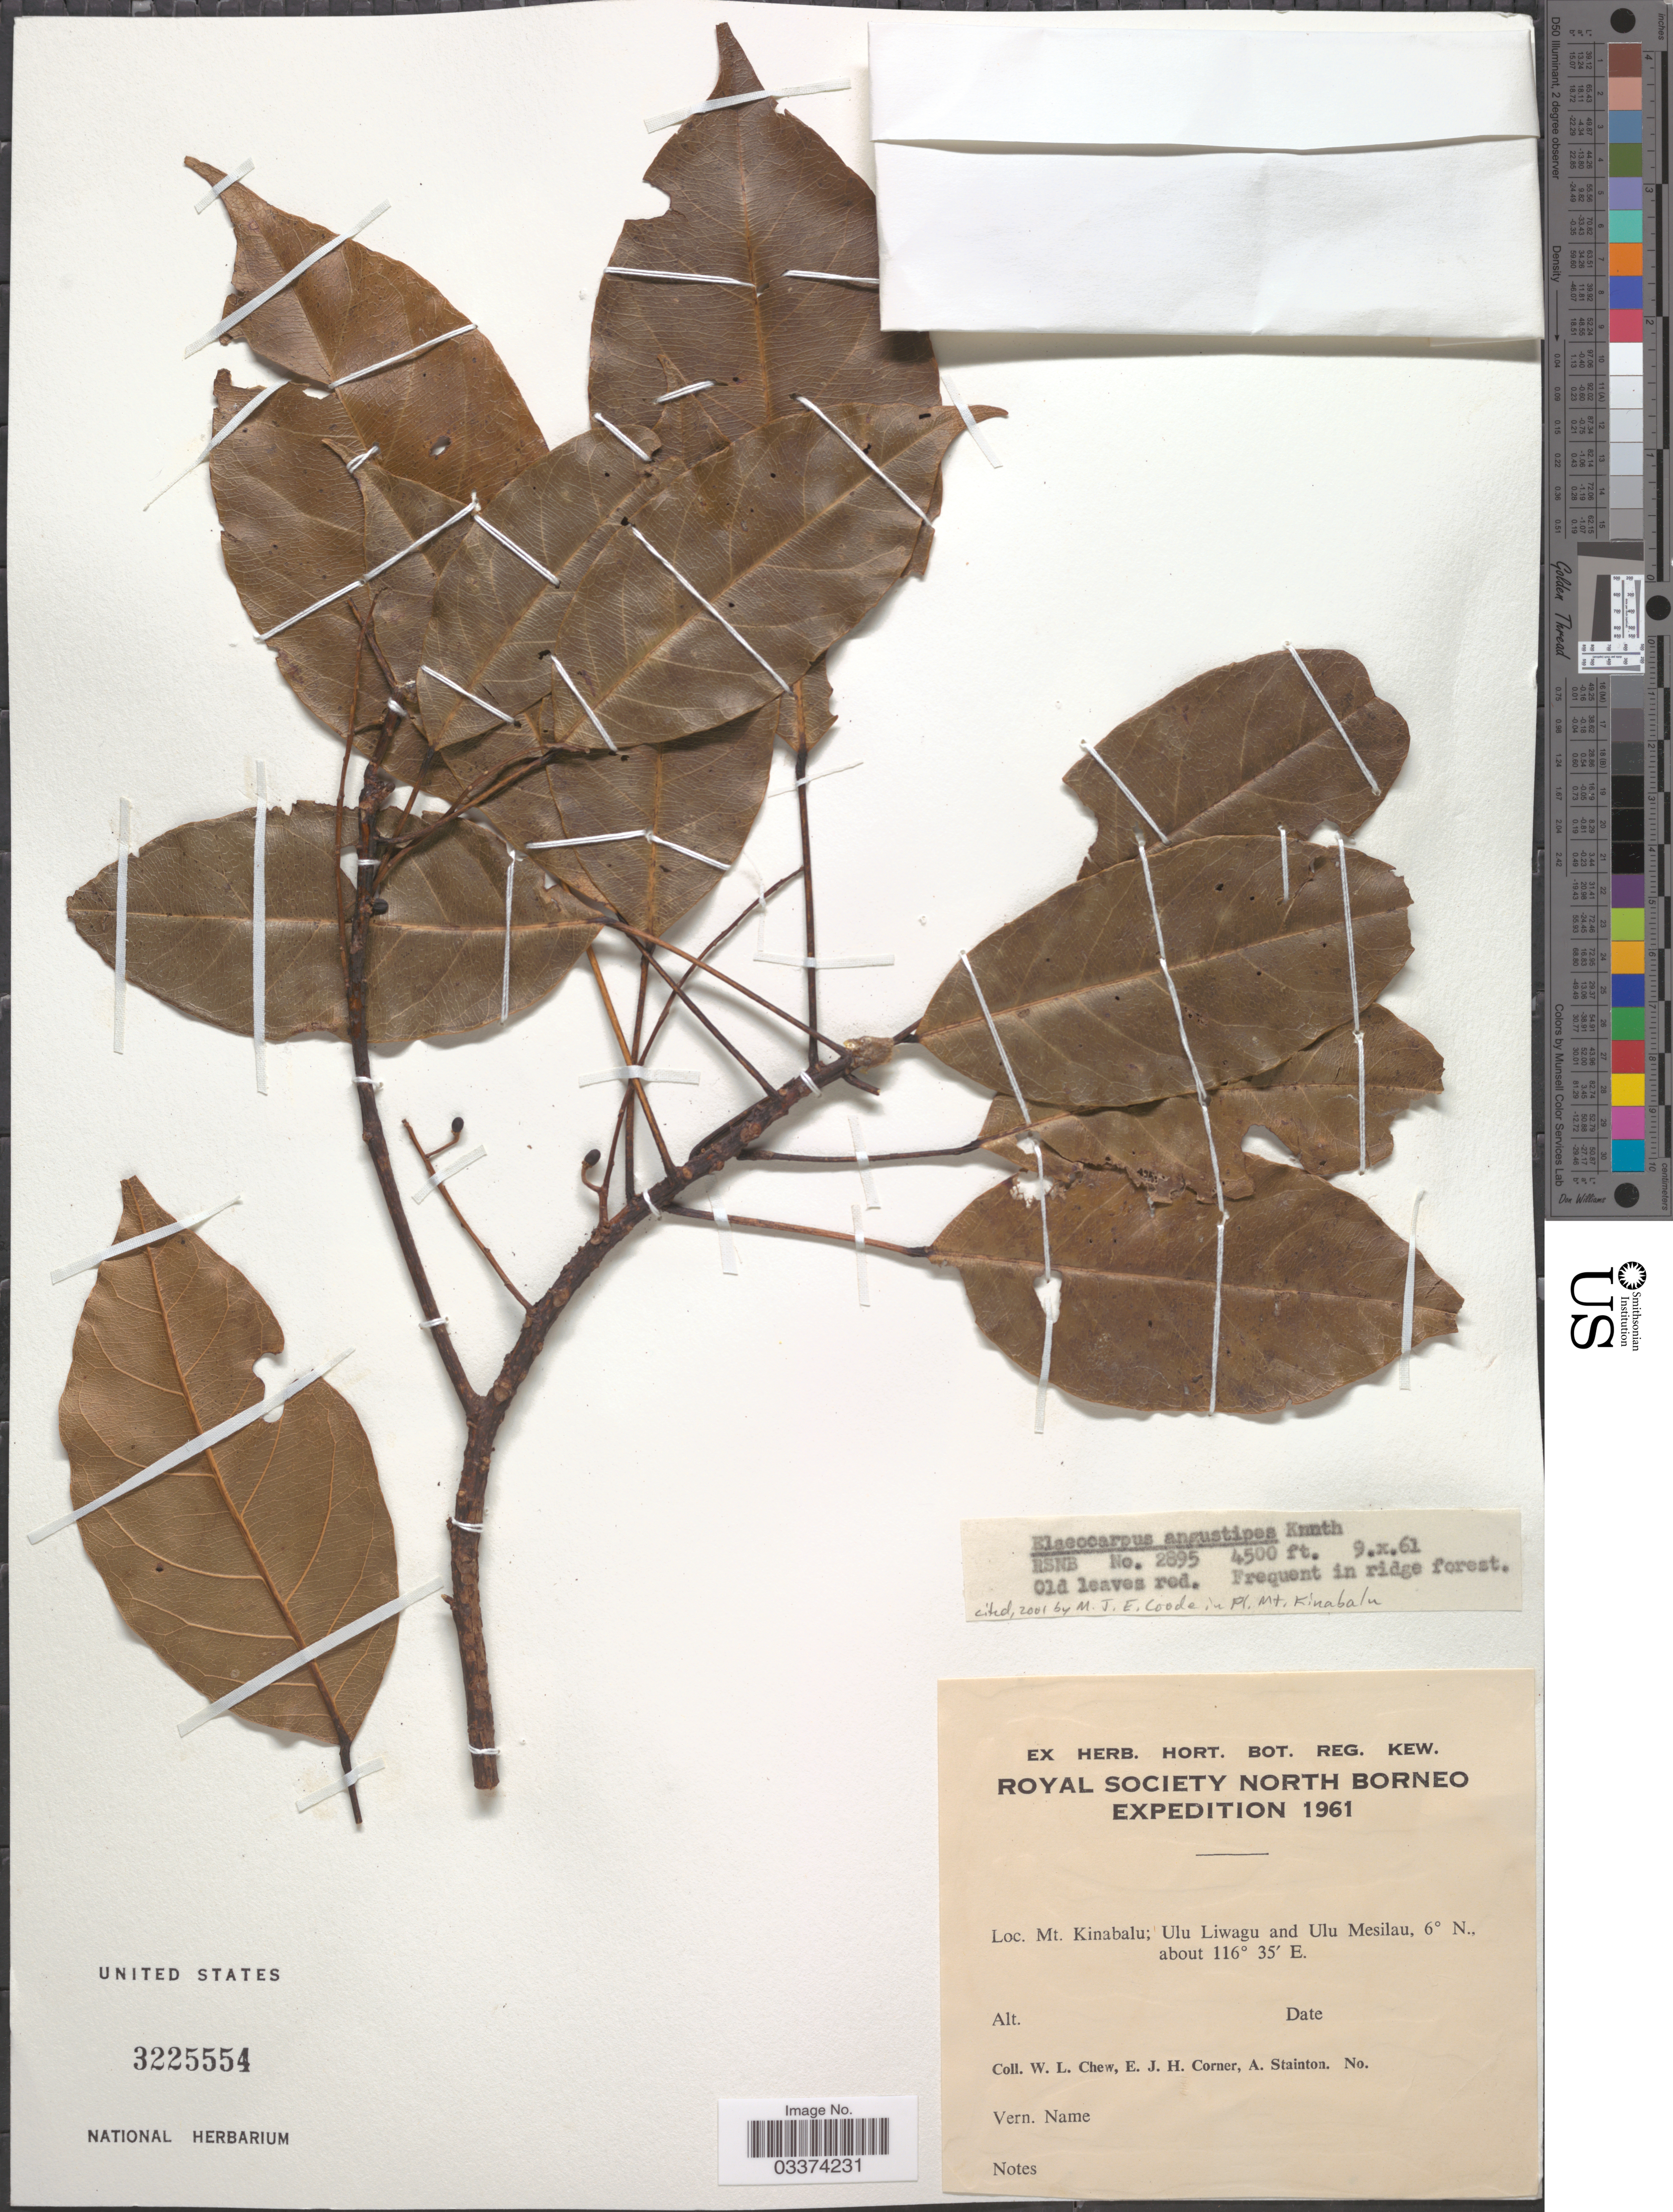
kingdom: Plantae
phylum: Tracheophyta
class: Magnoliopsida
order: Oxalidales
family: Elaeocarpaceae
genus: Elaeocarpus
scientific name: Elaeocarpus angustipes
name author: Knuth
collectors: W. Chew, E. Corner & A. Stainton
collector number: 2895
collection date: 1961-10-09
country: Malaysia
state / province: Sabah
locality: North Borneo. Mt. Kinabalu; Ulu Liwagu and Ulu Mesilau.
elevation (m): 1372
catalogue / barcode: US 3225554